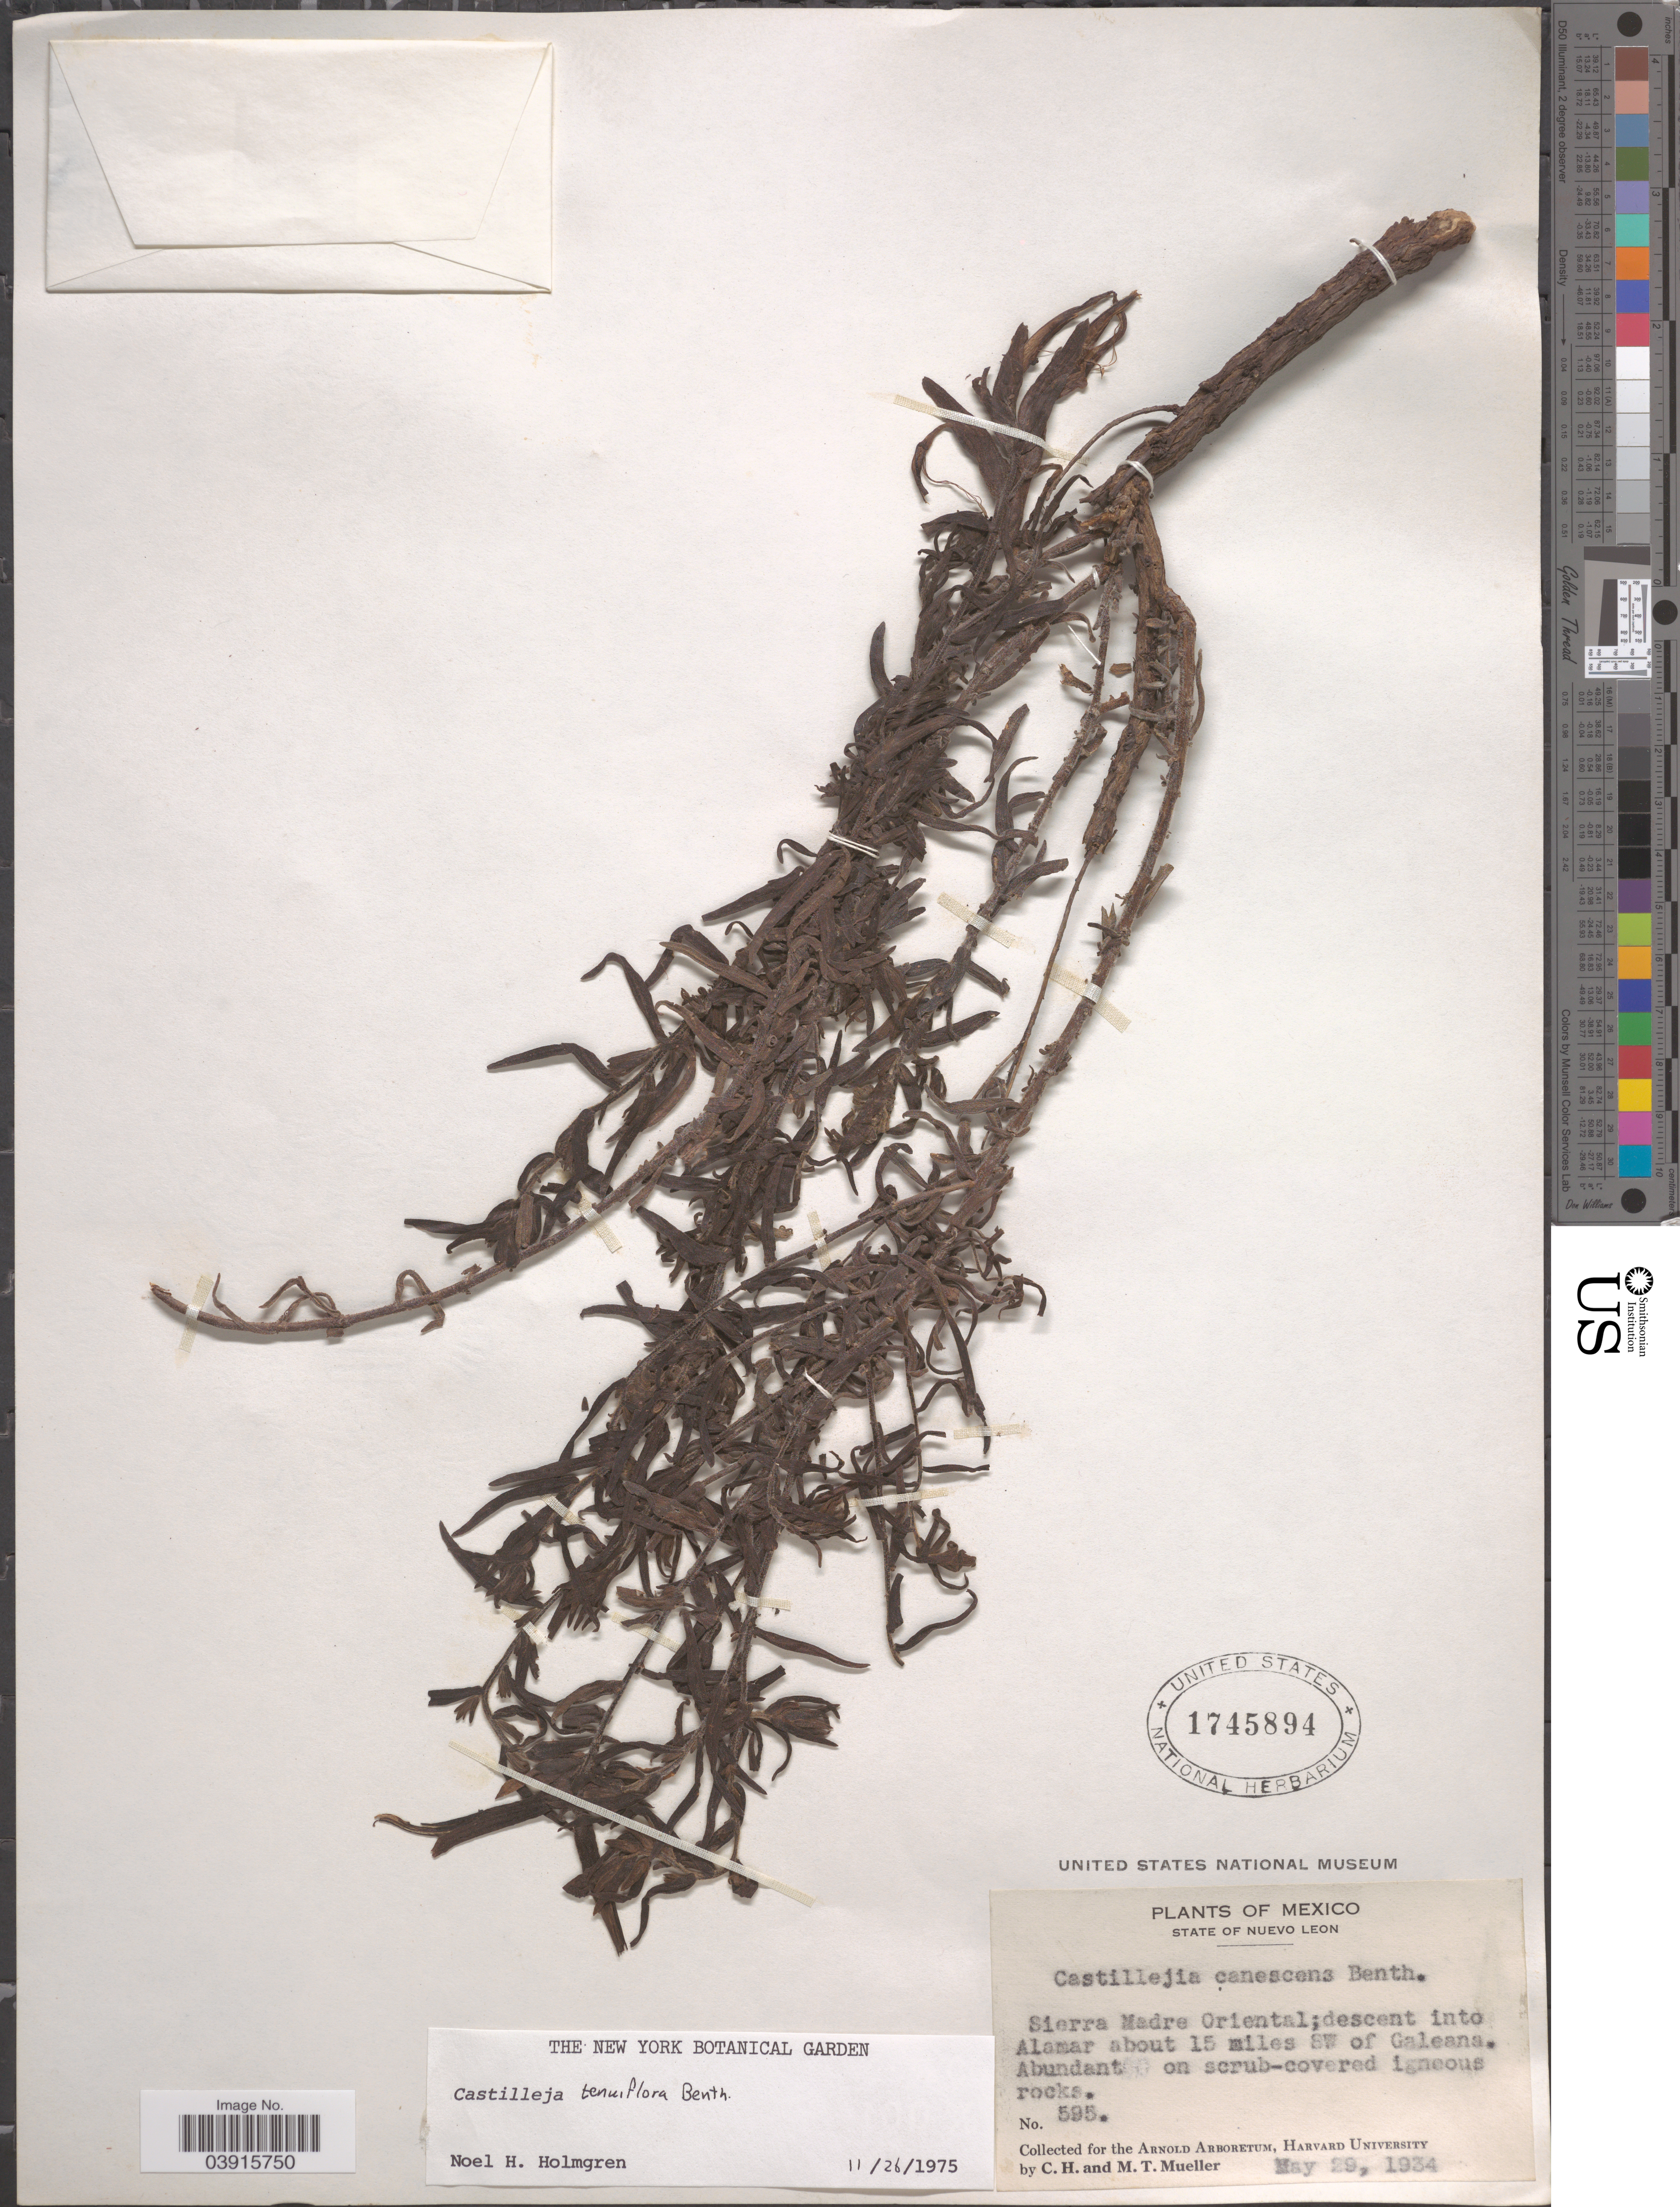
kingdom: Plantae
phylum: Tracheophyta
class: Magnoliopsida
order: Lamiales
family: Orobanchaceae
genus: Castilleja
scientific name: Castilleja tenuiflora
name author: Benth.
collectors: C. H. Mueller & M. Mueller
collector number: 595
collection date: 1934-05-29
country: Mexico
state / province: Nuevo León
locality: Sierra Madre Oriental: Alamar about 15 miles SW of Galeana.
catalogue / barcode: US 1745894